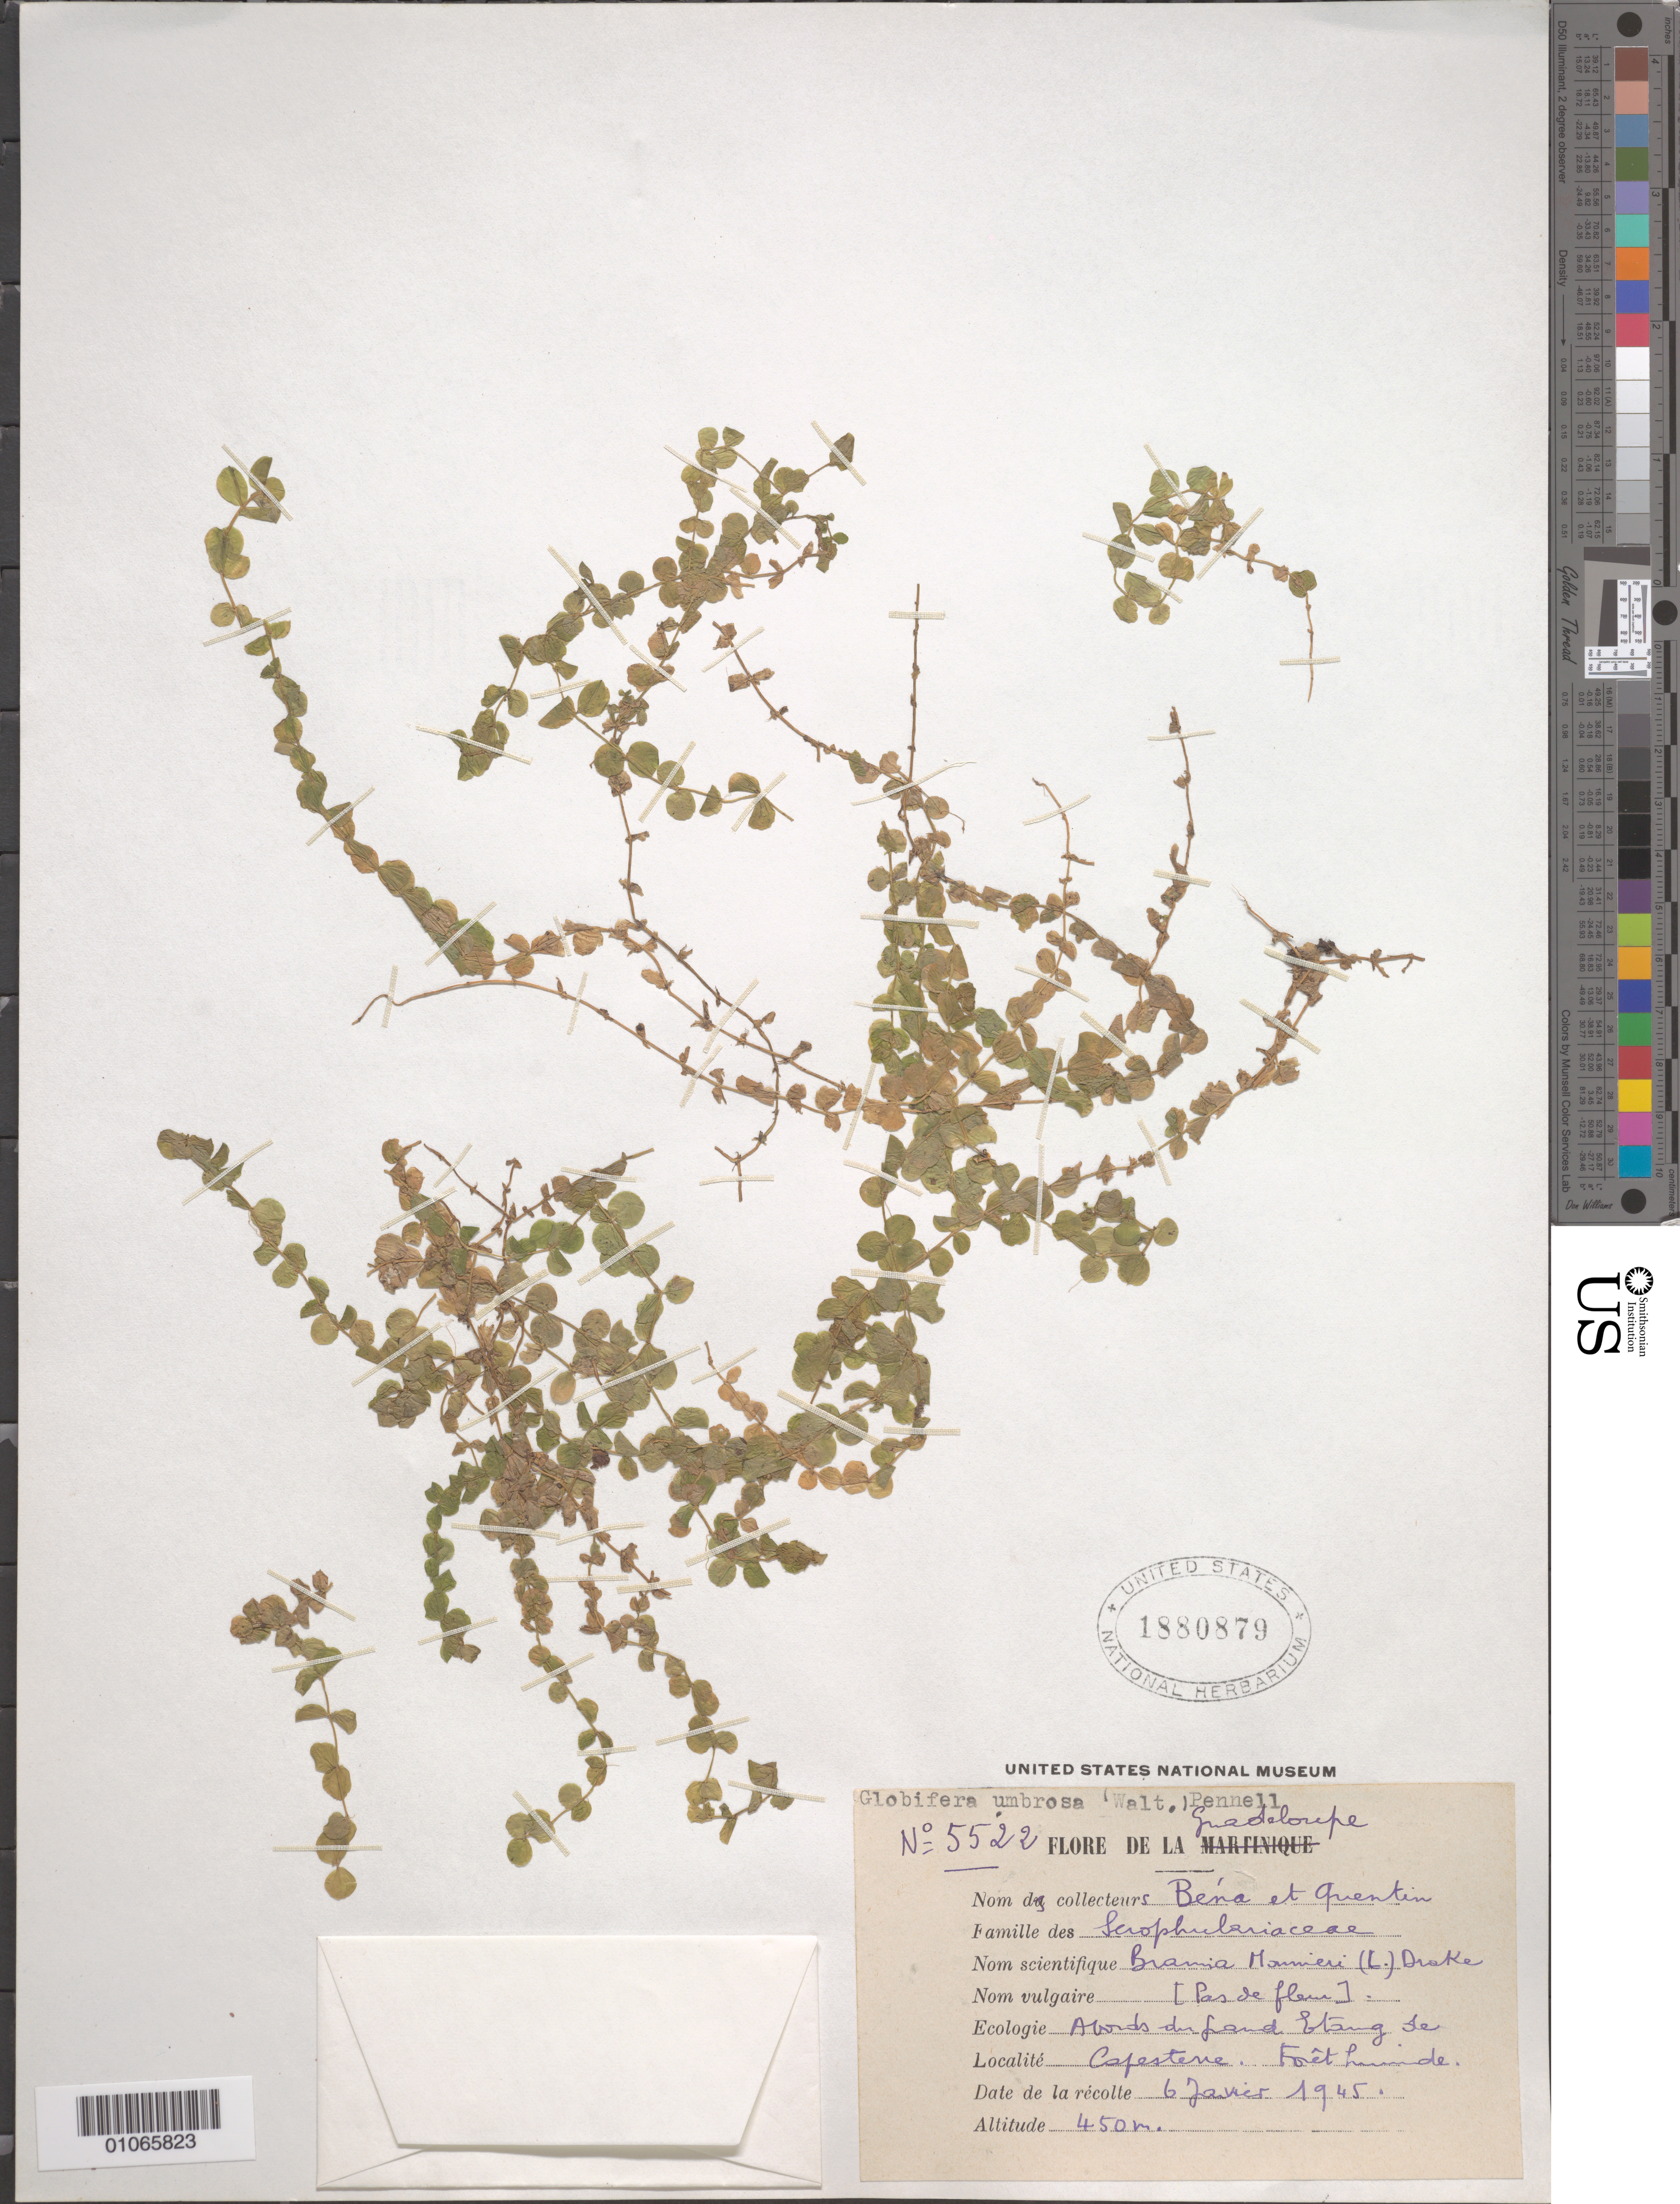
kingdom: Plantae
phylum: Tracheophyta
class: Magnoliopsida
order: Lamiales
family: Linderniaceae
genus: Micranthemum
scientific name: Micranthemum umbrosum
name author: (J.F. Gmel.) S.F. Blake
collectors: R. Quentin & P. Bena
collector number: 5522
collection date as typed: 06 Jan 1945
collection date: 1945-01-06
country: Guadeloupe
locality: Capestene. Wet.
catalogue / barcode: US 1880879